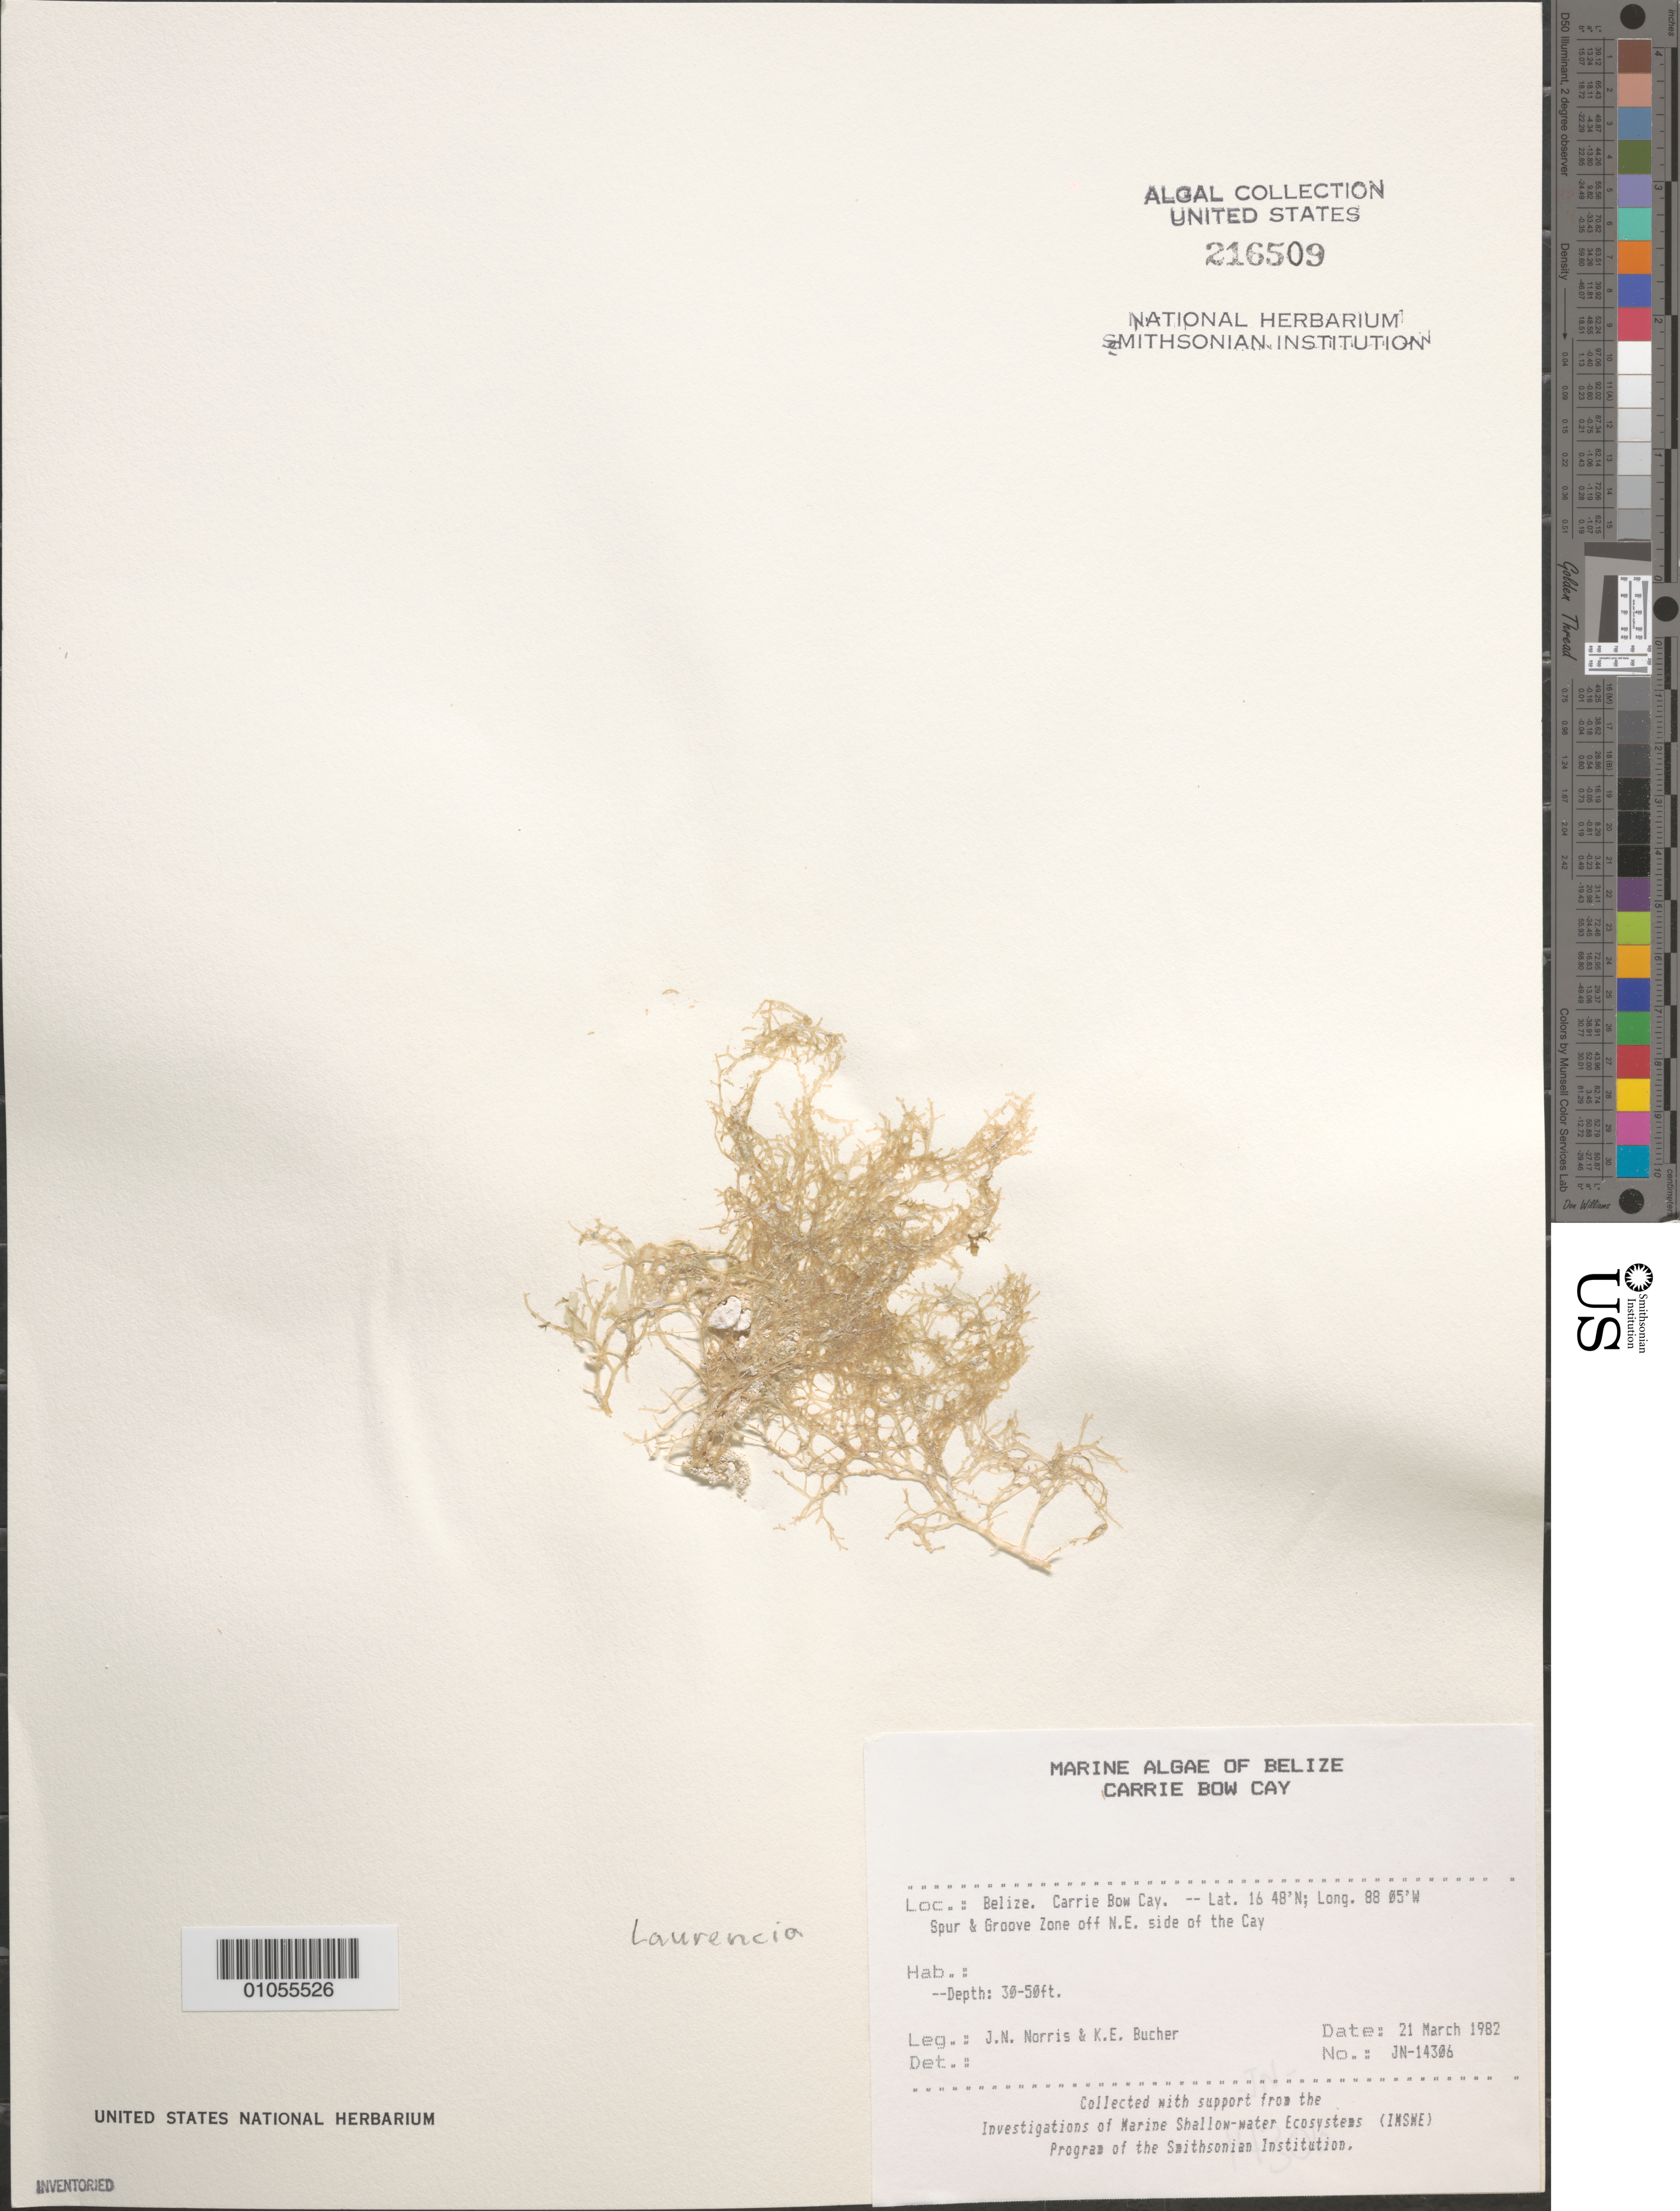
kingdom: Plantae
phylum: Rhodophyta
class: Florideophyceae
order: Ceramiales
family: Rhodomelaceae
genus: Laurencia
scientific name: Laurencia sp.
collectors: J. N. Norris & K. E. Bucher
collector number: JN-14306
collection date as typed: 21 Mar 1982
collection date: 1982-03-21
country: Belize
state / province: Stann Creek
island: Carrie Bow Cay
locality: Spur and groove zone off northeast side of Carrie Bow Cay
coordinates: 16 48'N, 88 05'W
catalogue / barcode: US 216509